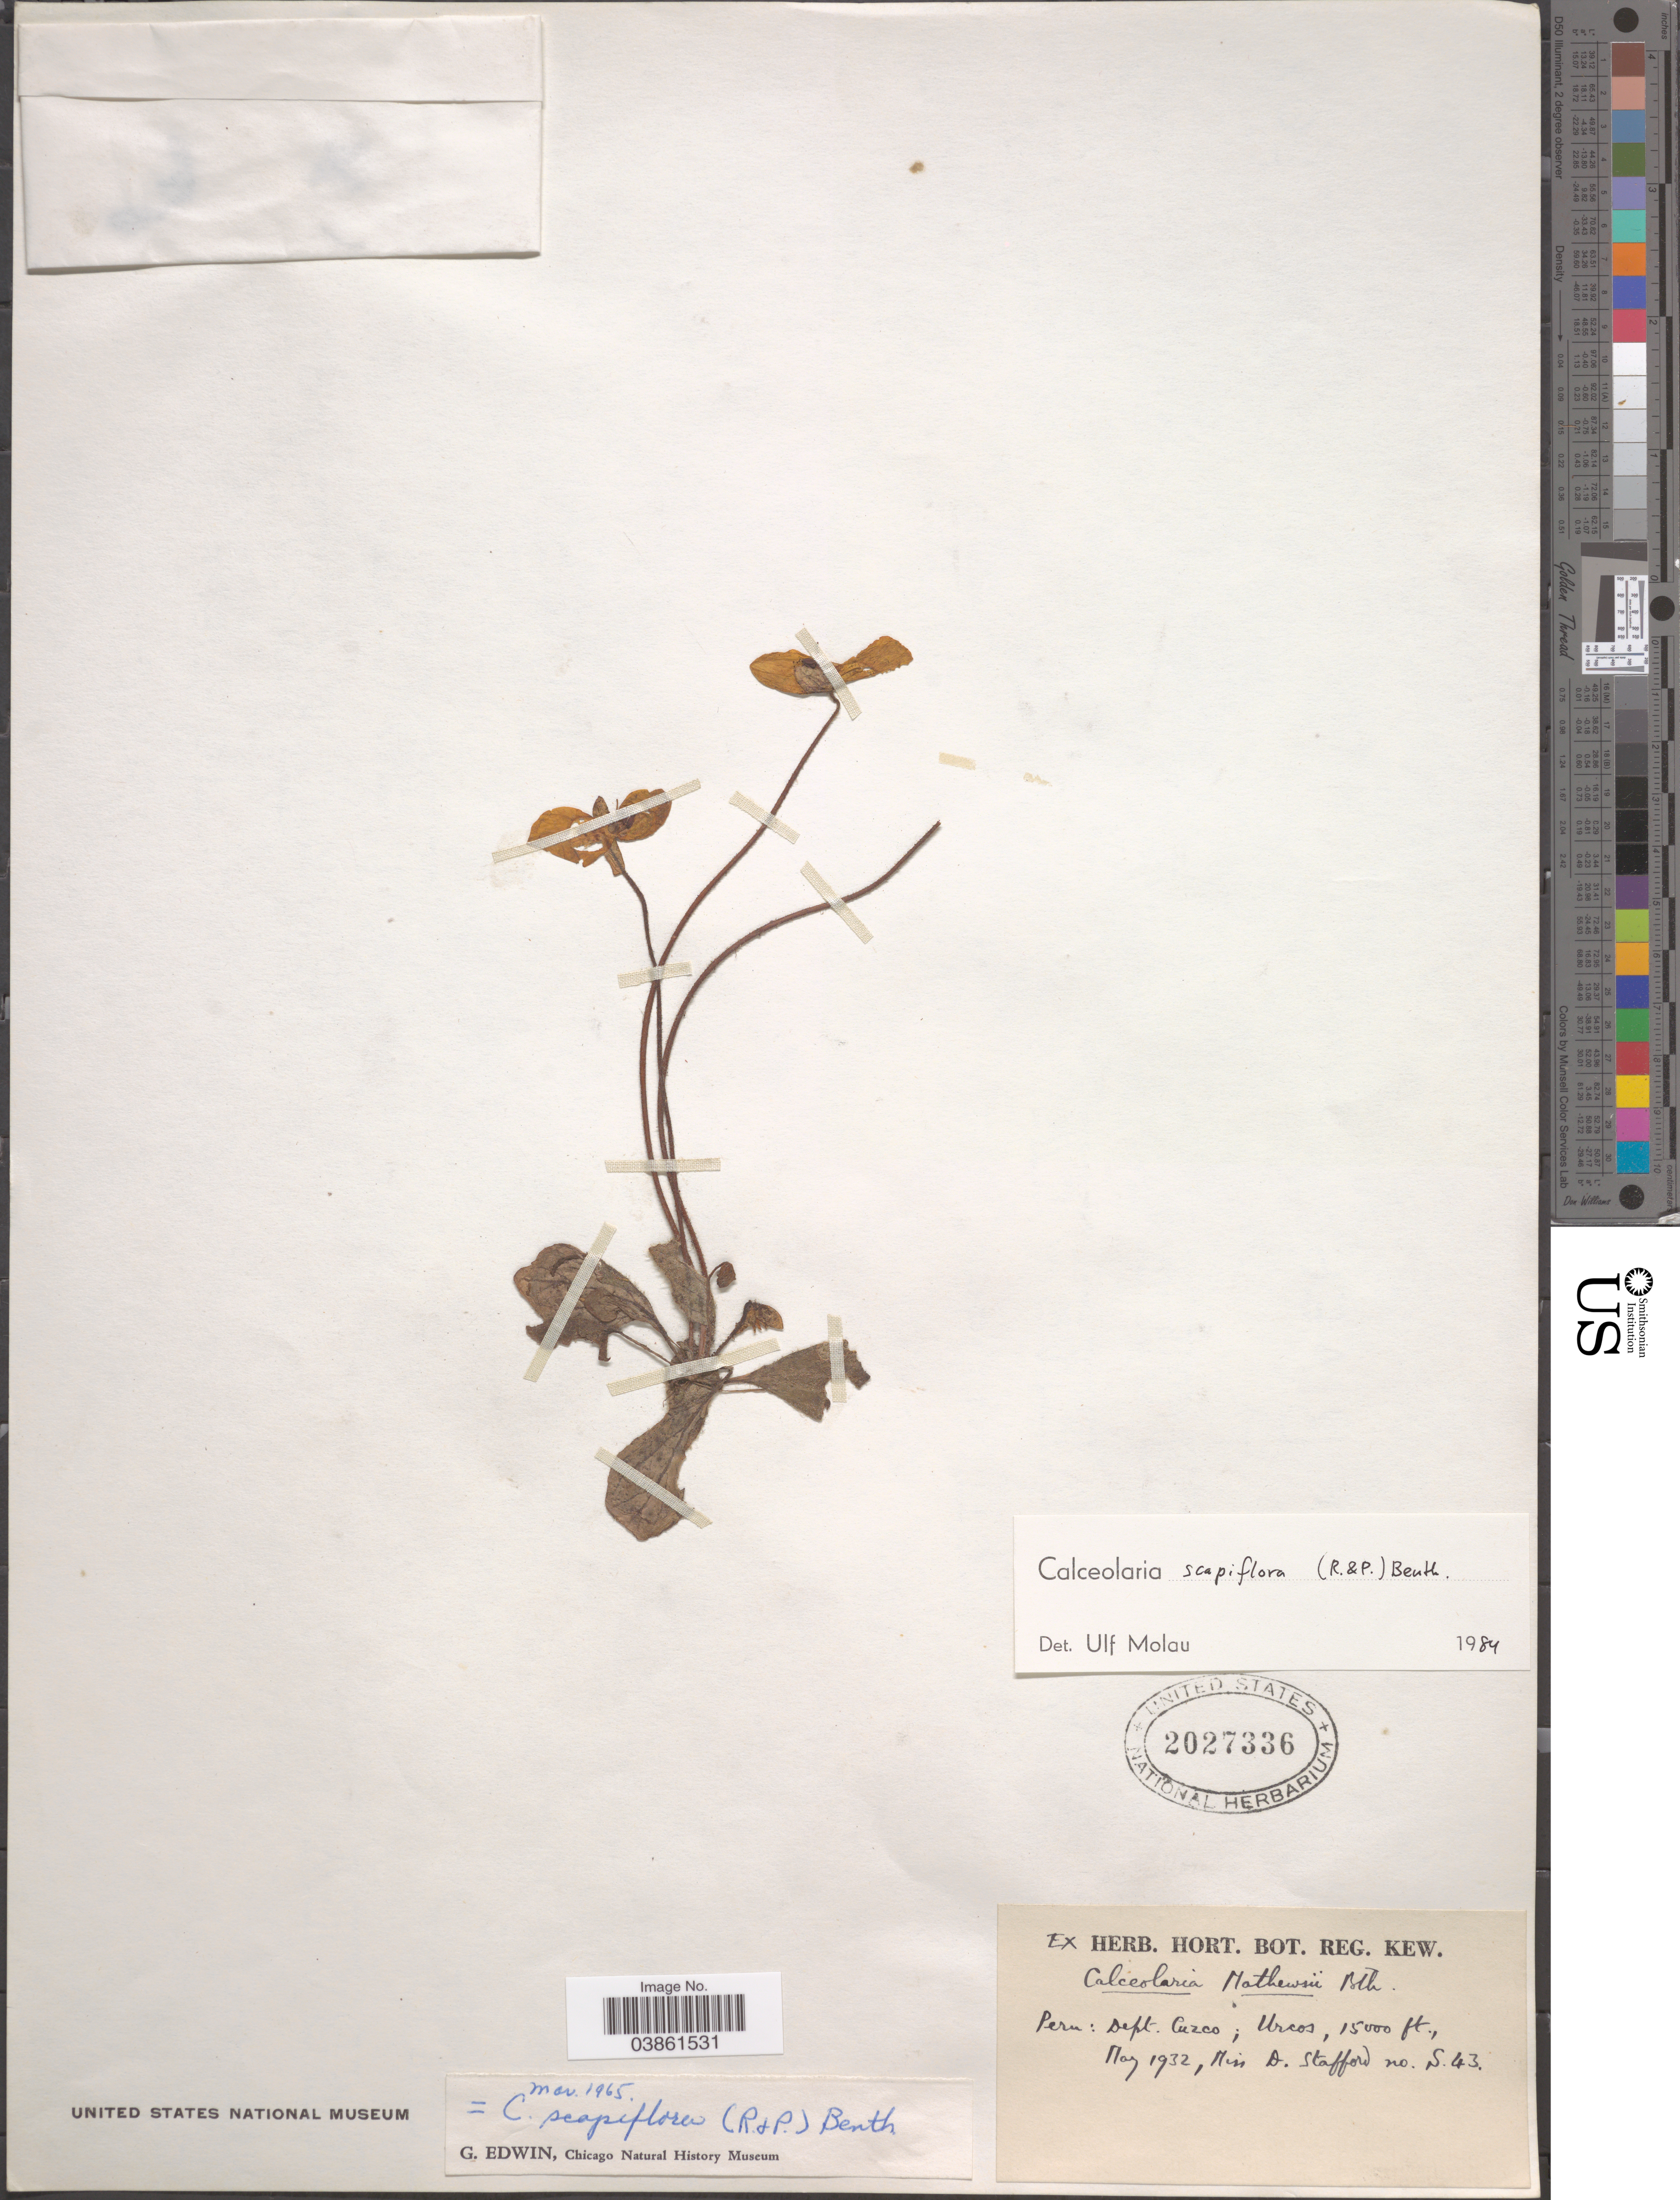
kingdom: Plantae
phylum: Tracheophyta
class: Magnoliopsida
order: Lamiales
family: Calceolariaceae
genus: Calceolaria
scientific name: Calceolaria scapiflora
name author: (Ruiz & Pav.) Benth.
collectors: D. Stafford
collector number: S43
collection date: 1932-05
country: Peru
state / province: Cusco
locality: Dept. Cuzco; Urcos.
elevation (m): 4572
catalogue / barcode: US 2027336